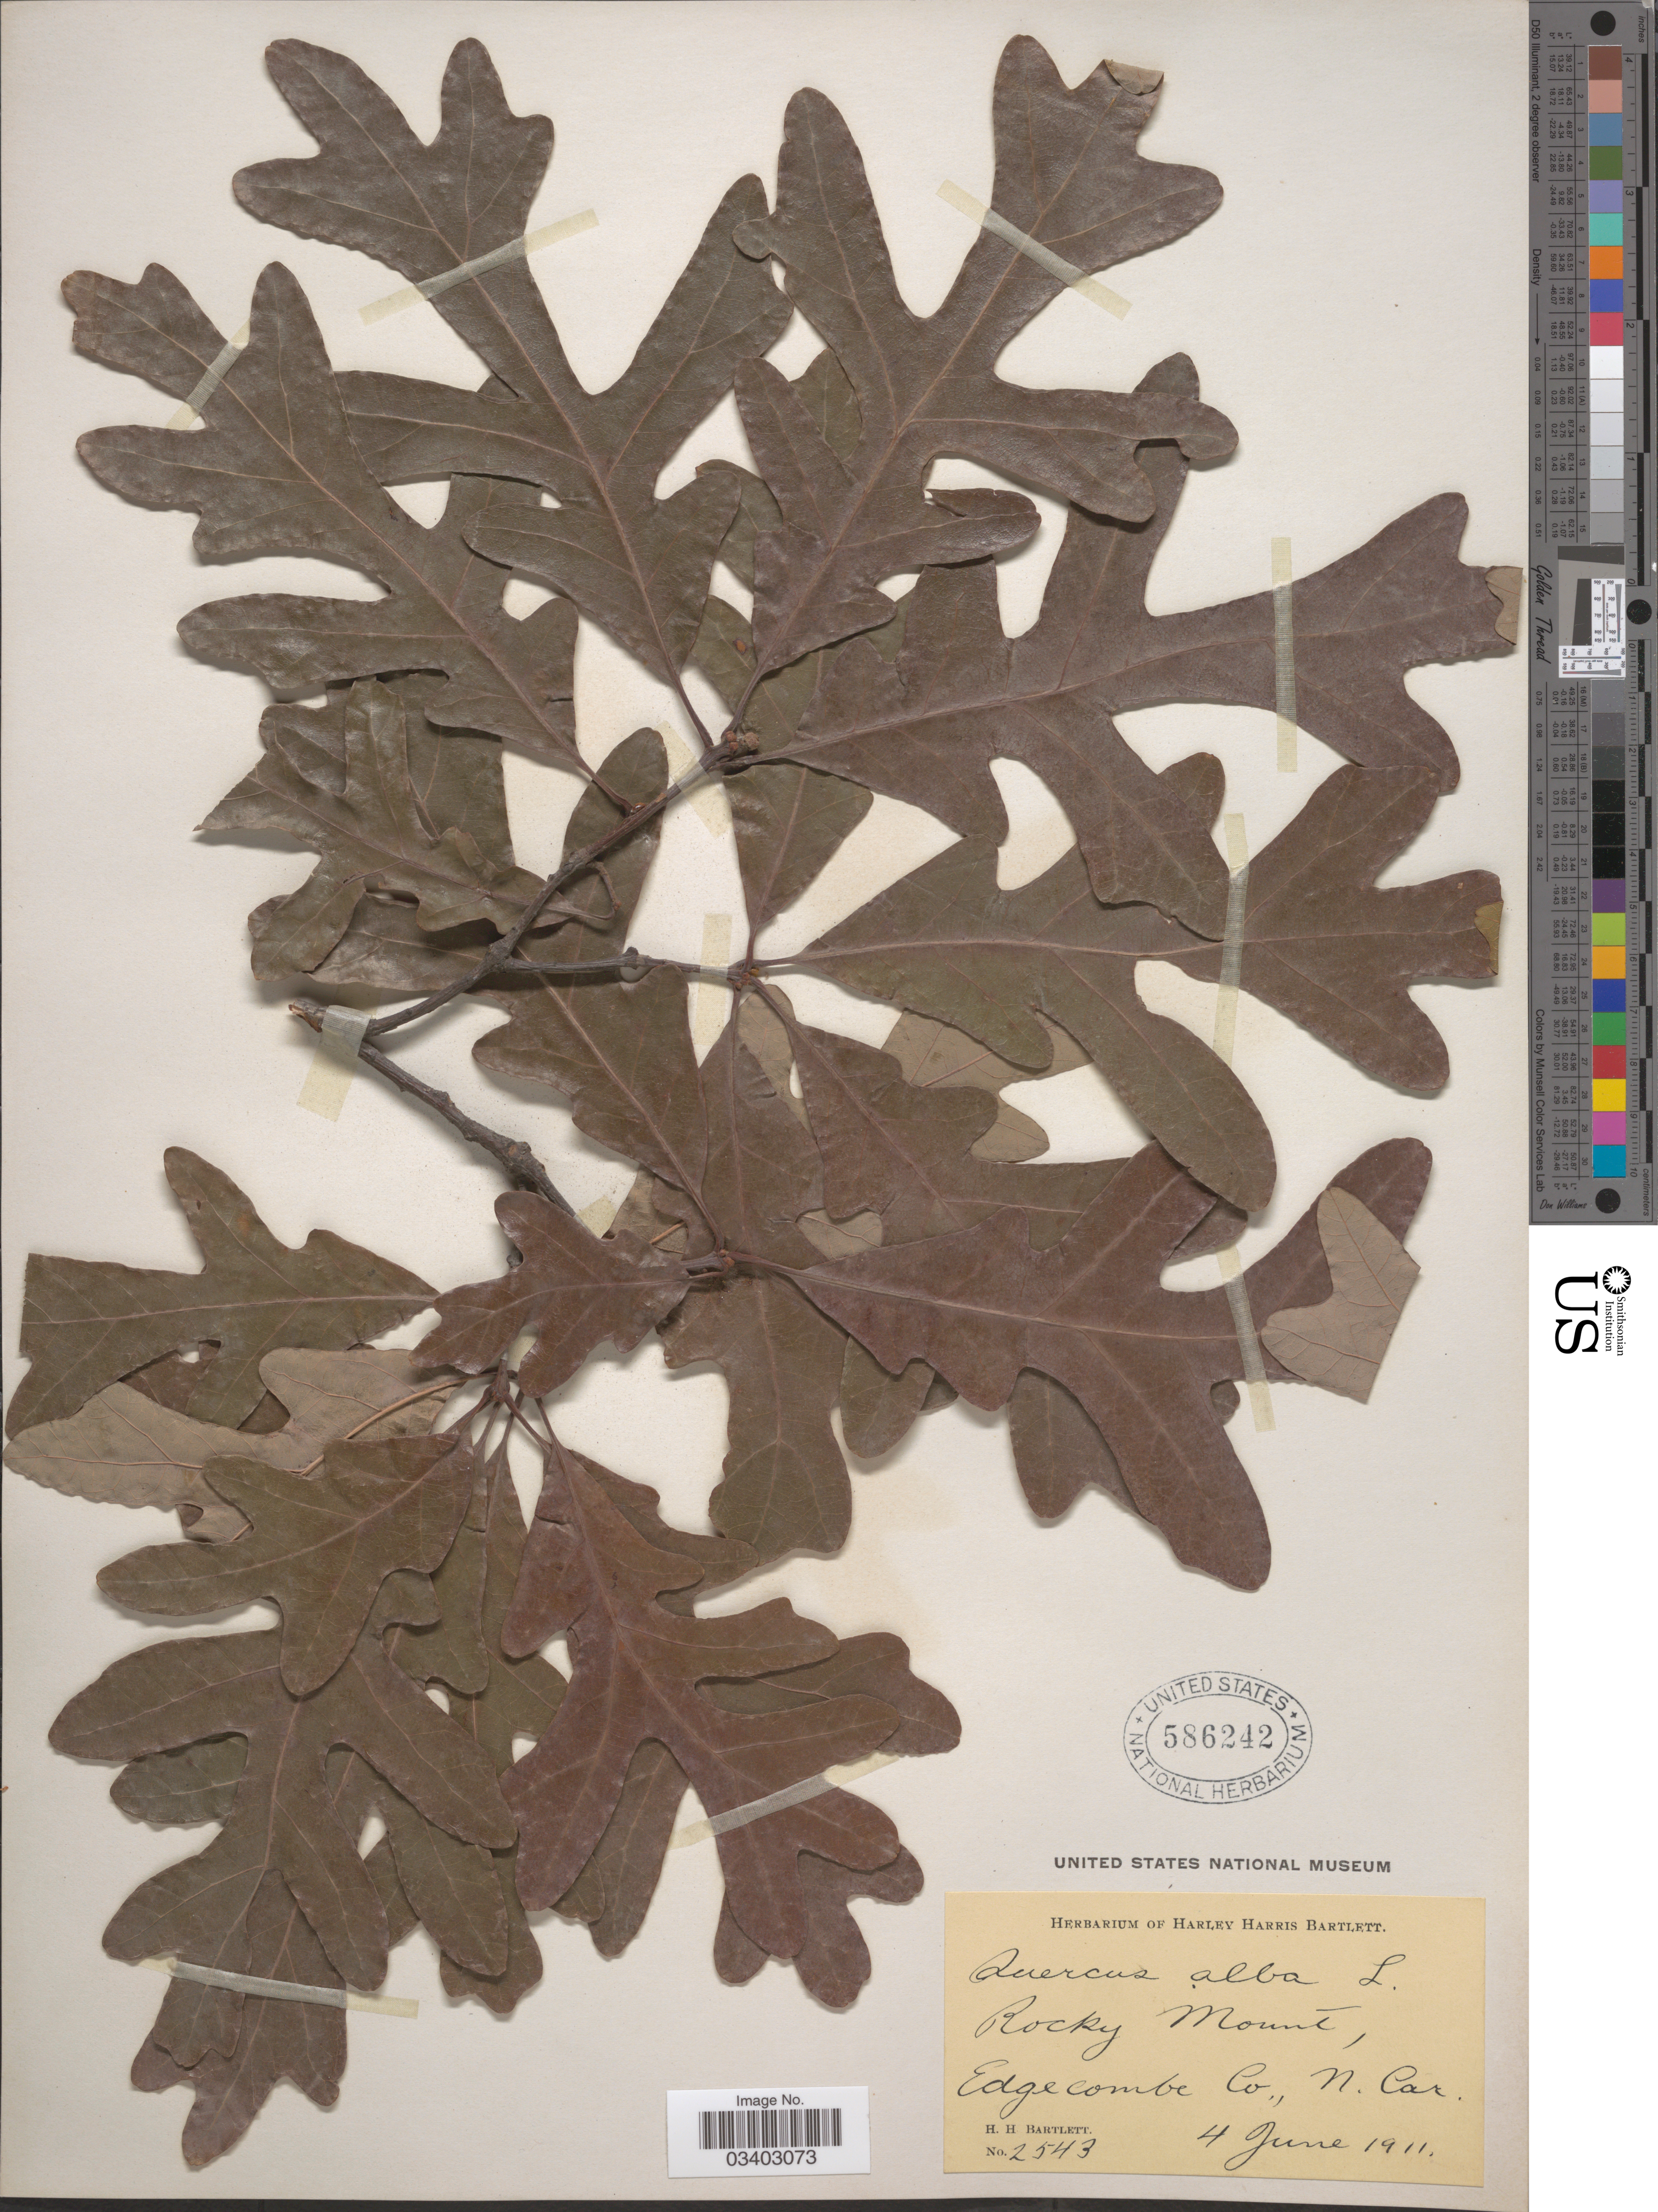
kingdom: Plantae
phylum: Tracheophyta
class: Magnoliopsida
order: Fagales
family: Fagaceae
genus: Quercus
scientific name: Quercus alba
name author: L.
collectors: H. H. Bartlett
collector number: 2543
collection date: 1911-06-04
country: United States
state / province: North Carolina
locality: Rocky Mount, Edgecombe Co.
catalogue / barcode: US 586242